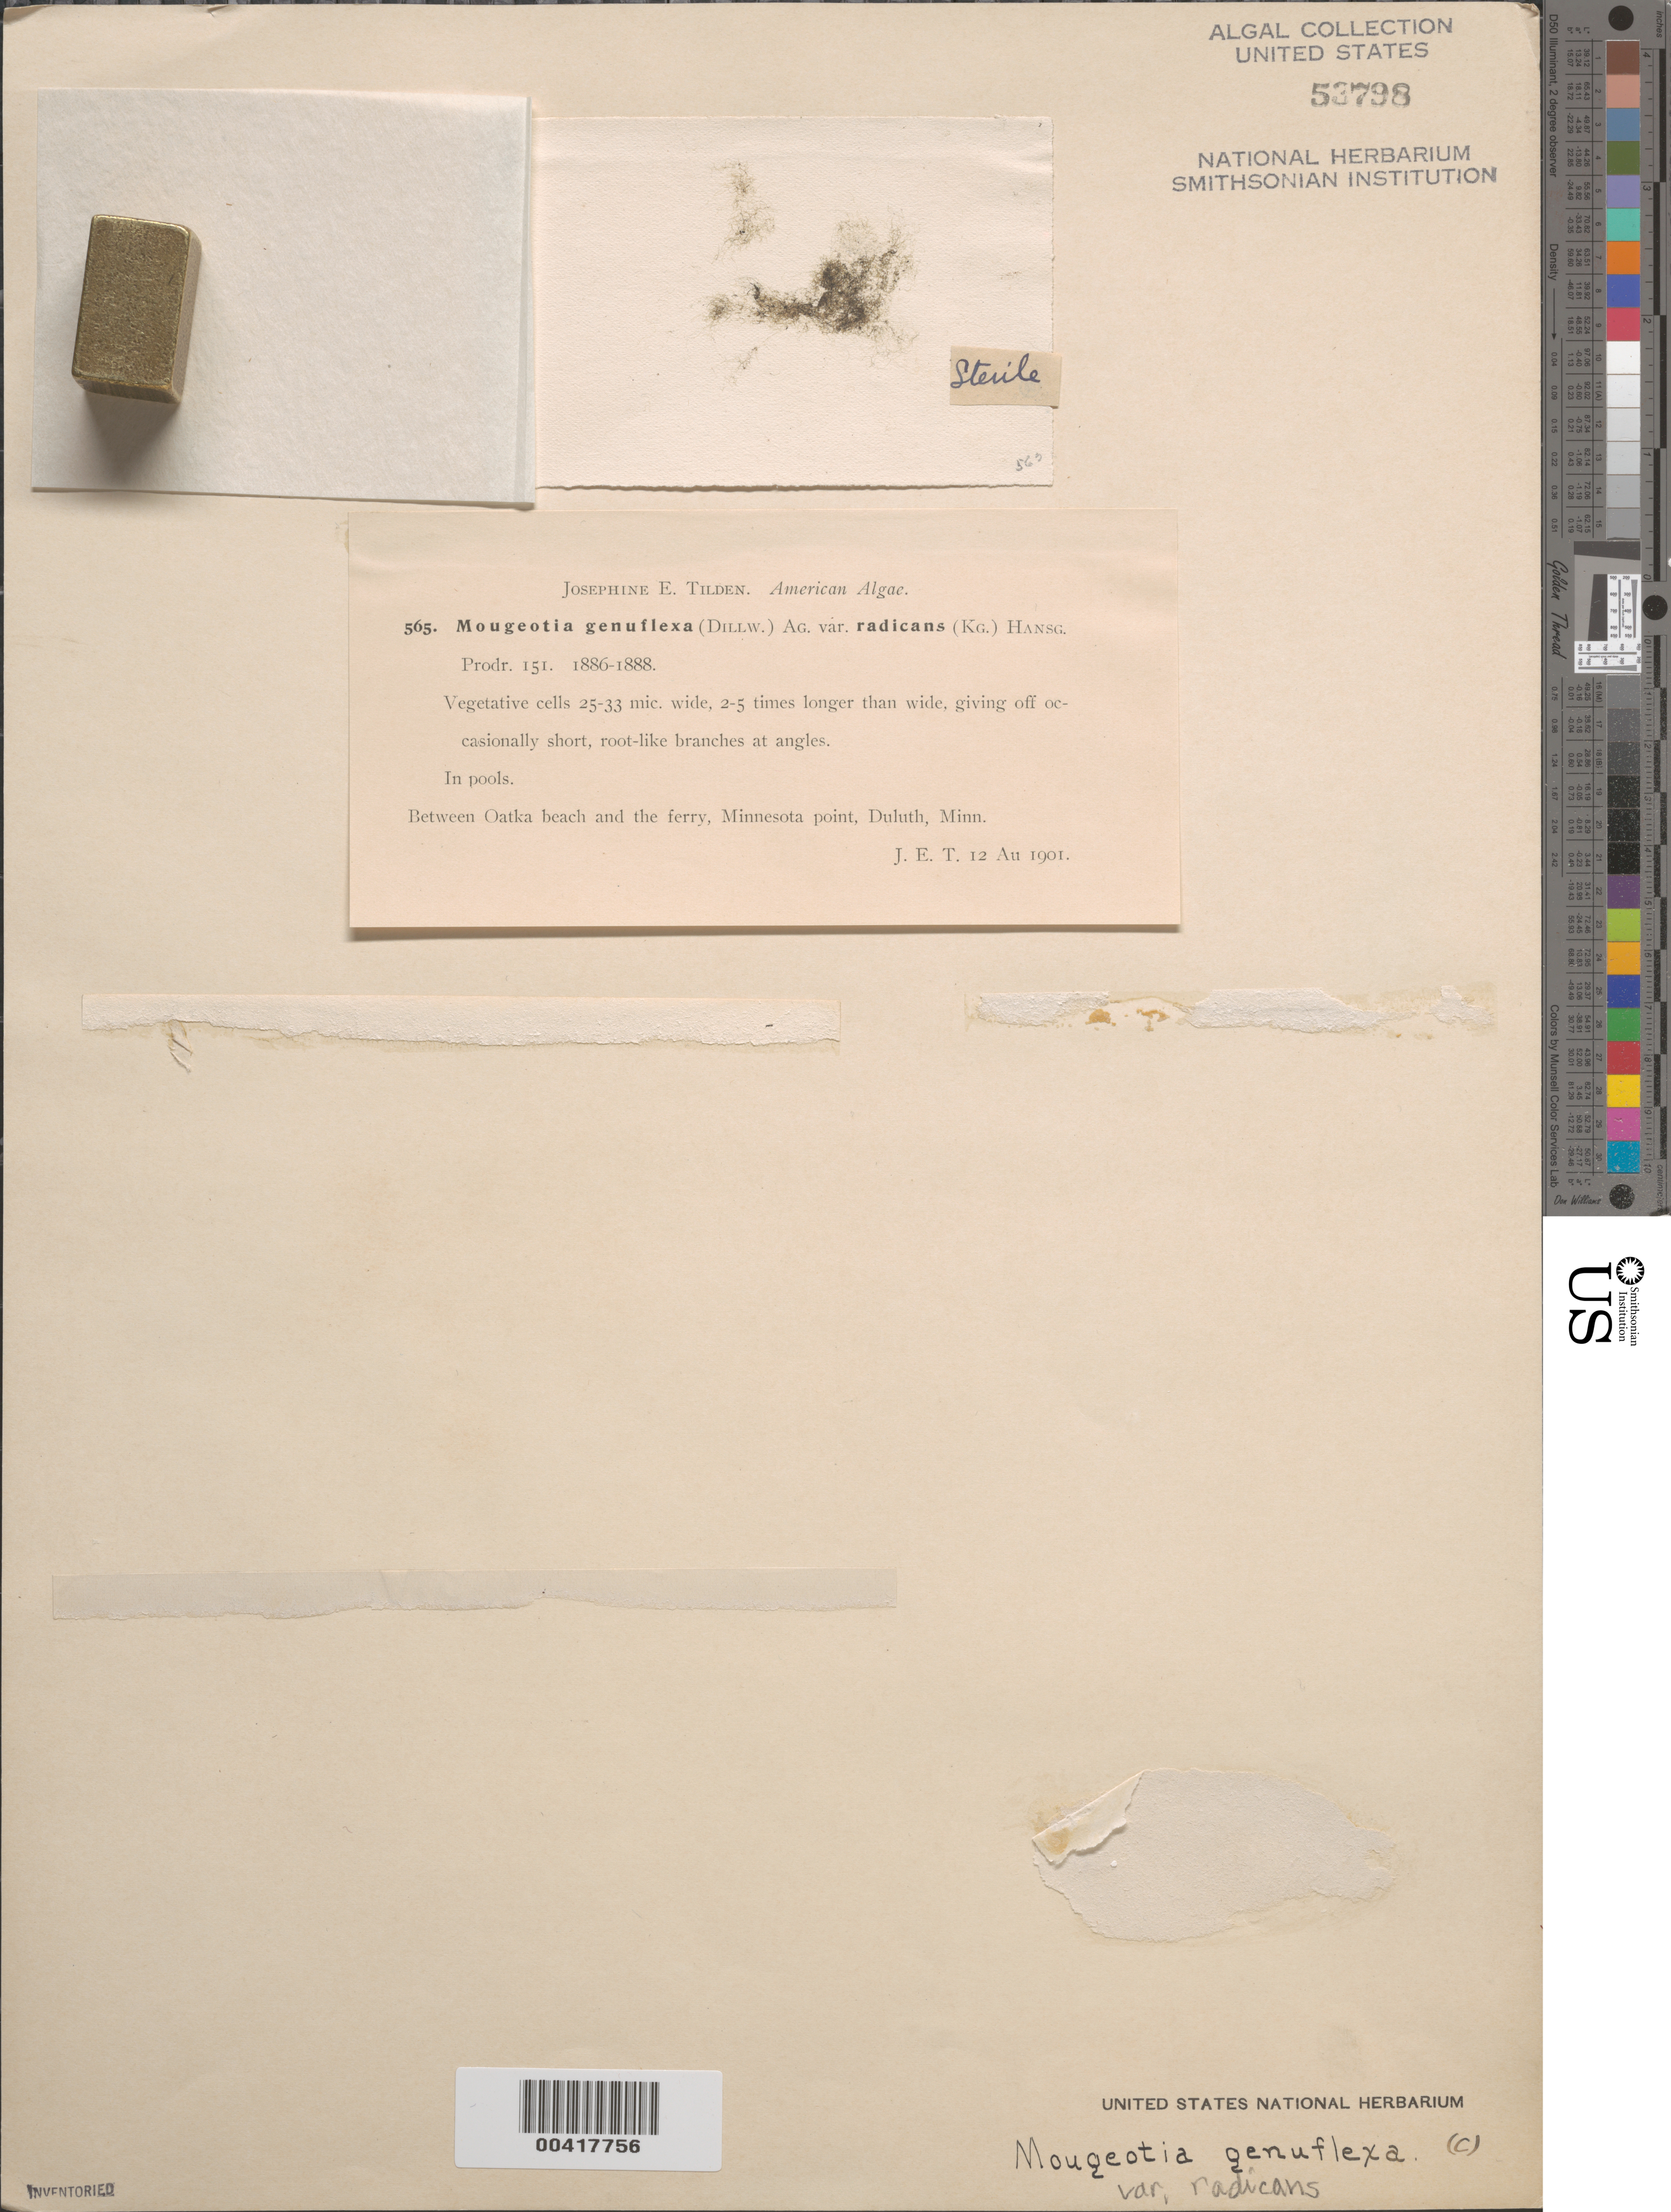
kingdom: Plantae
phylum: Charophyta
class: Zygnematophyceae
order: Zygnematales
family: Zygnemataceae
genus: Mougeotia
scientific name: Mougeotia genuflexa var. radicans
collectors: J. E. Tilden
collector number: JET 565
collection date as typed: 12 Aug 1901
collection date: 1901-08-12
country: United States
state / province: Minnesota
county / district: St. Louis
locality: Duluth, Minnesota Point, between Oatka Beach and ferry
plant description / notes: Tilden, American Algae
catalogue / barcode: US 53798